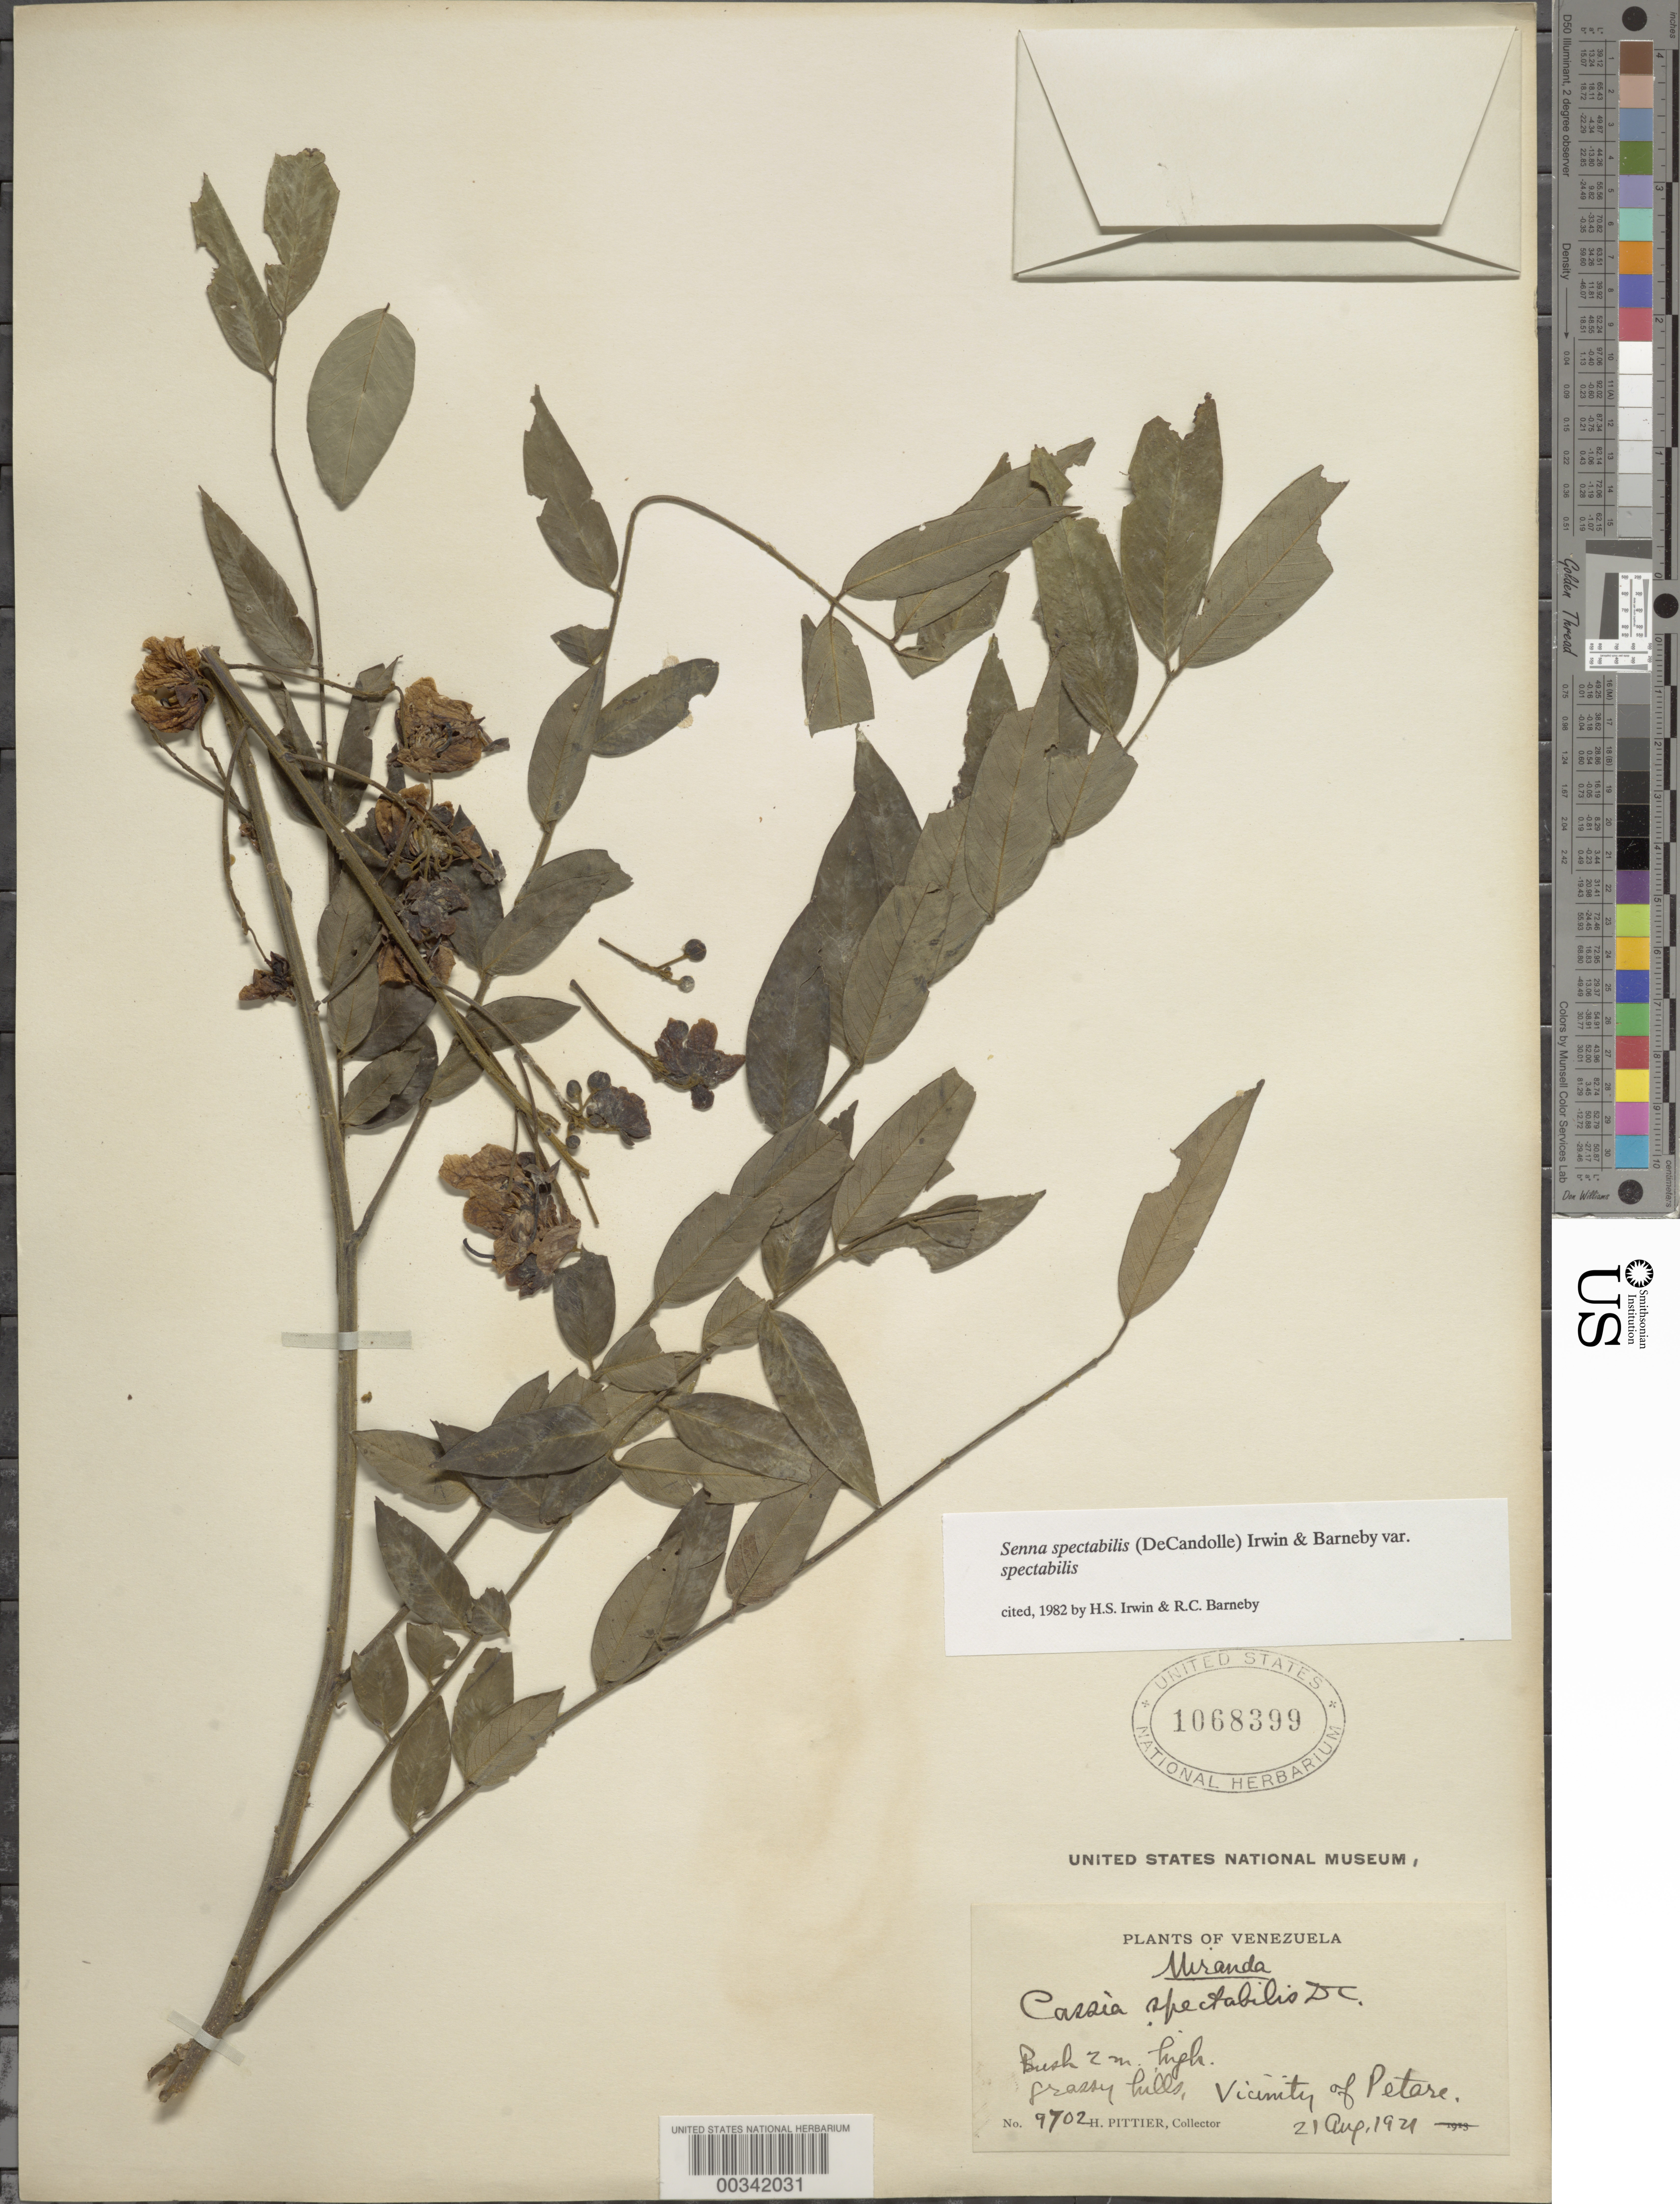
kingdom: Plantae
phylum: Tracheophyta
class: Magnoliopsida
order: Fabales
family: Fabaceae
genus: Senna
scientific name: Senna spectabilis var. spectabilis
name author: (DC.) H.S. Irwin & Barneby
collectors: H. F. Pittier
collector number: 9702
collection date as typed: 21 Aug 1921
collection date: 1921-08-21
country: Venezuela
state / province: Miranda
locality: Vicinity of petere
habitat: Grassy hills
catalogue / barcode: US 1068399